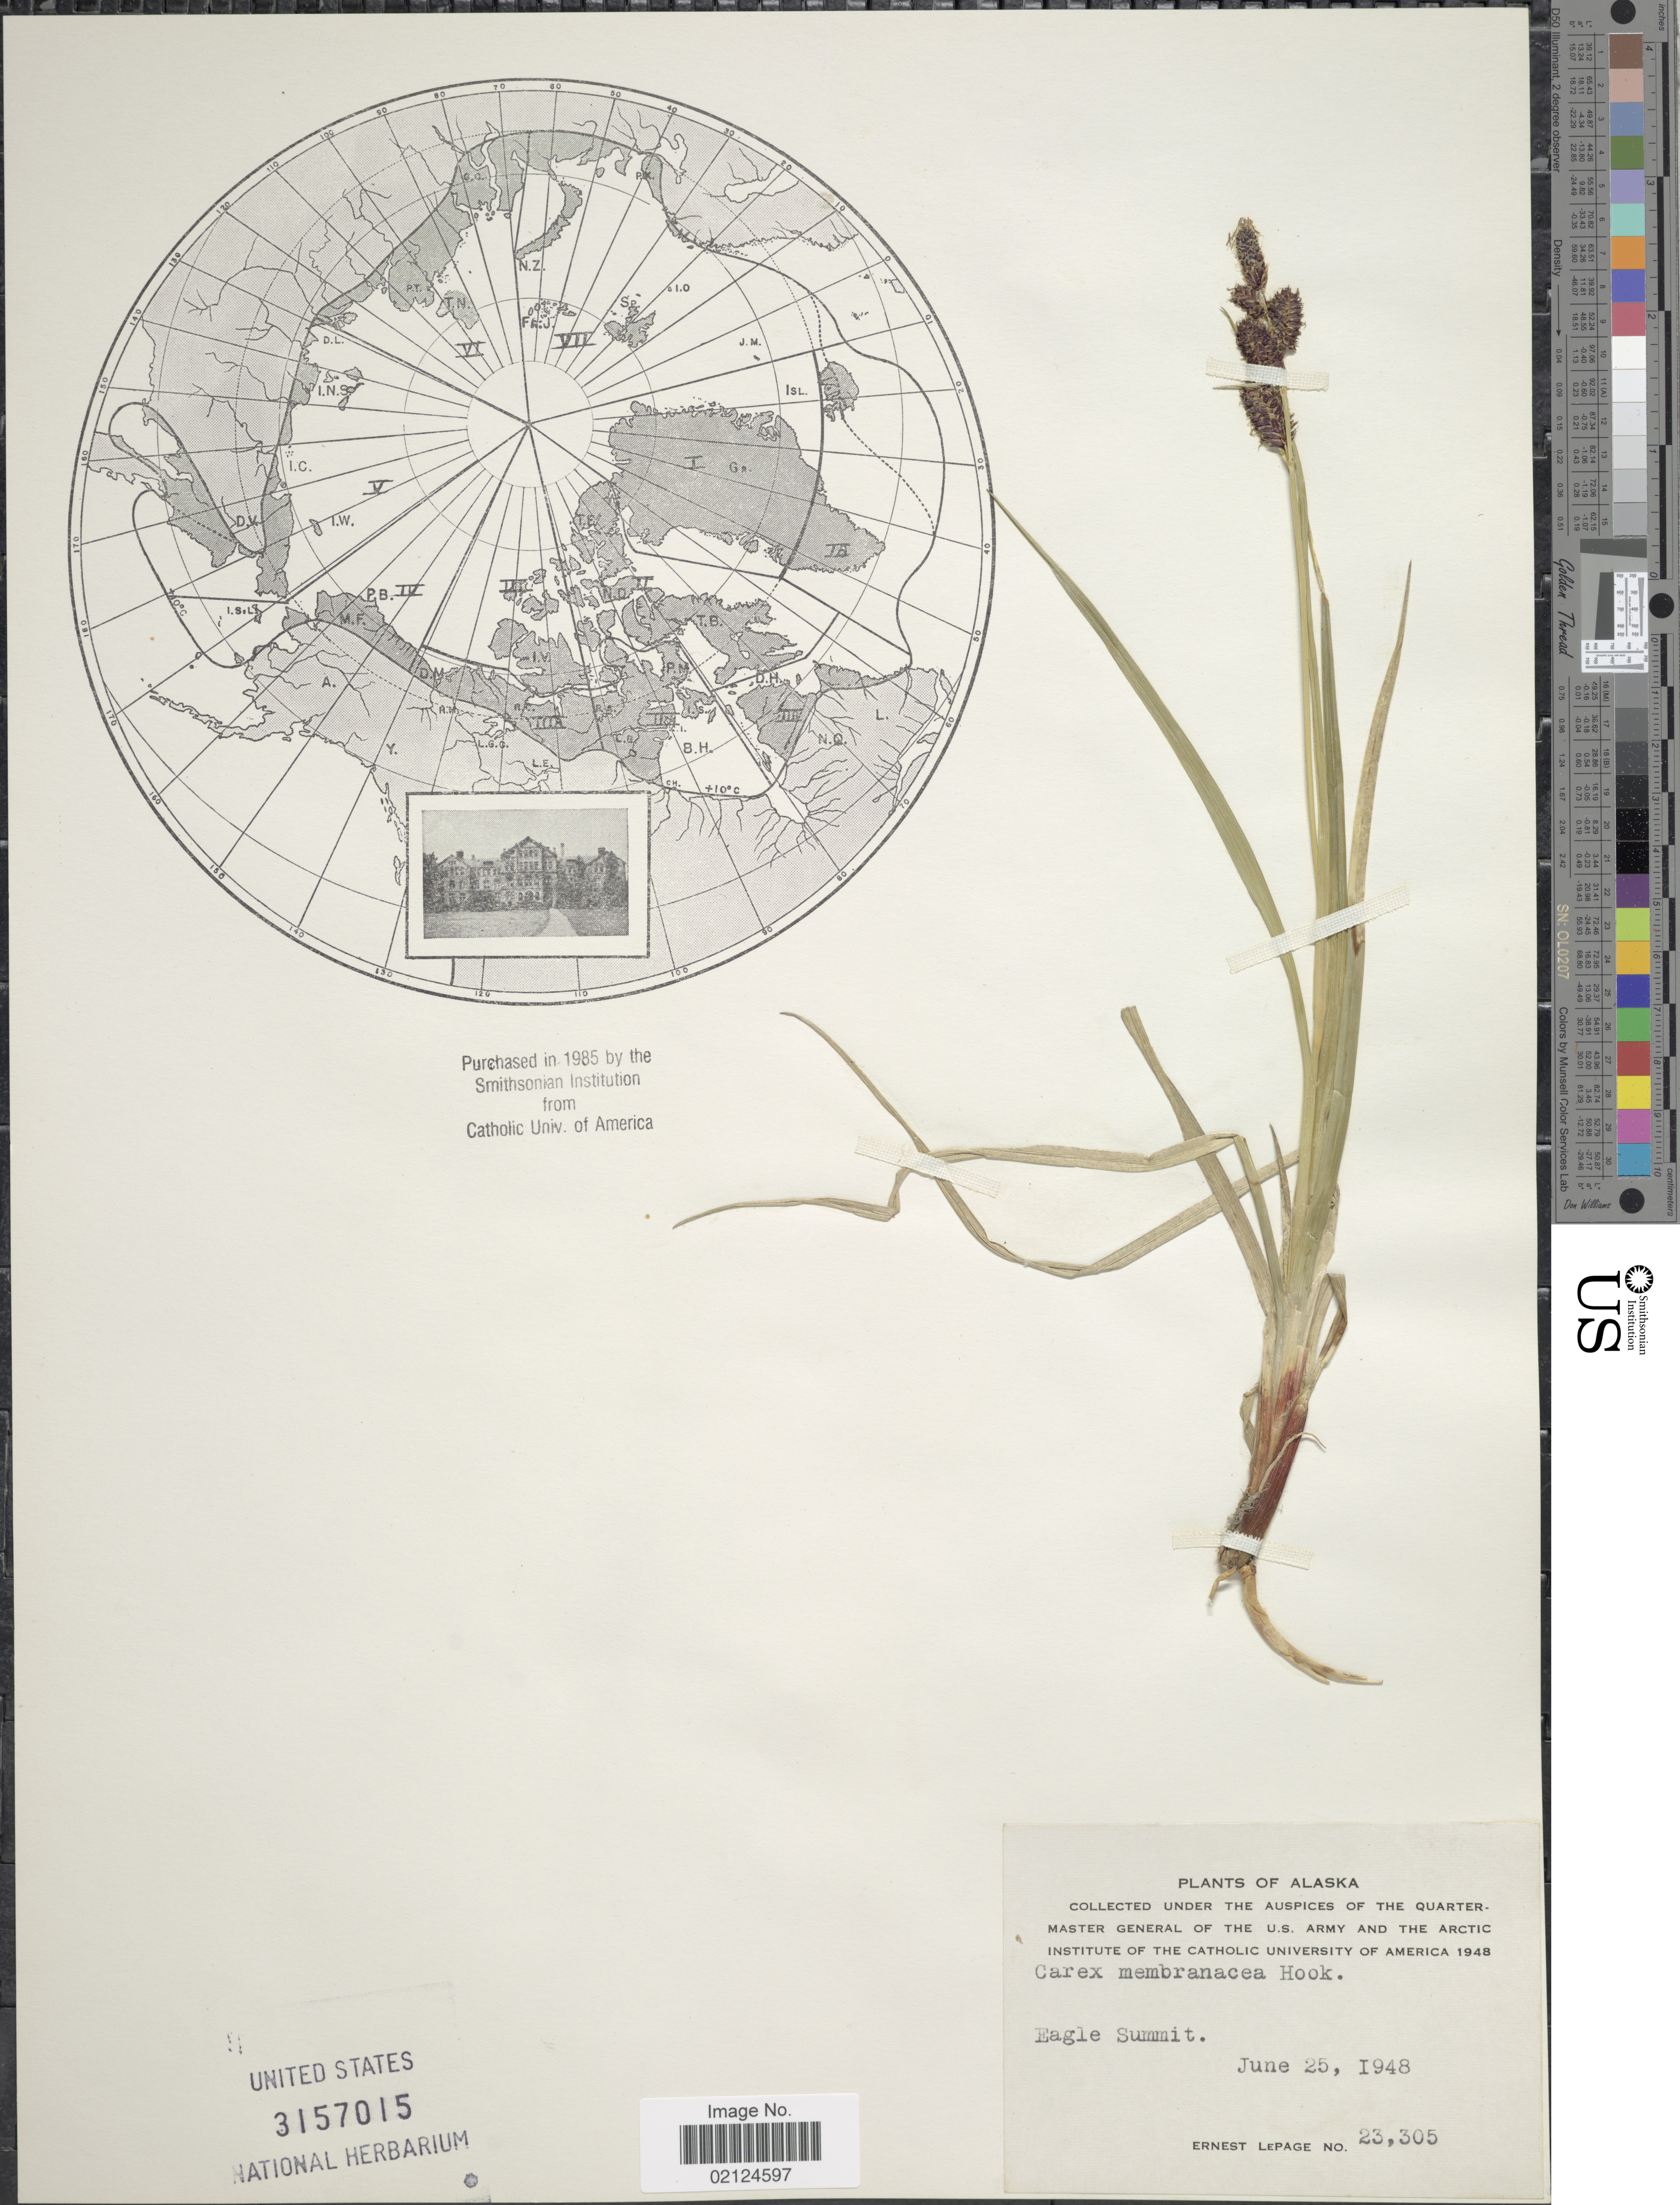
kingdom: Plantae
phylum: Tracheophyta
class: Liliopsida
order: Poales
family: Cyperaceae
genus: Carex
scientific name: Carex membranacea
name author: Hook.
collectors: E. Lepage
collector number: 23305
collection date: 1948-06-25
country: United States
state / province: Alaska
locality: Eagle Summit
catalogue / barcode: US 3157015